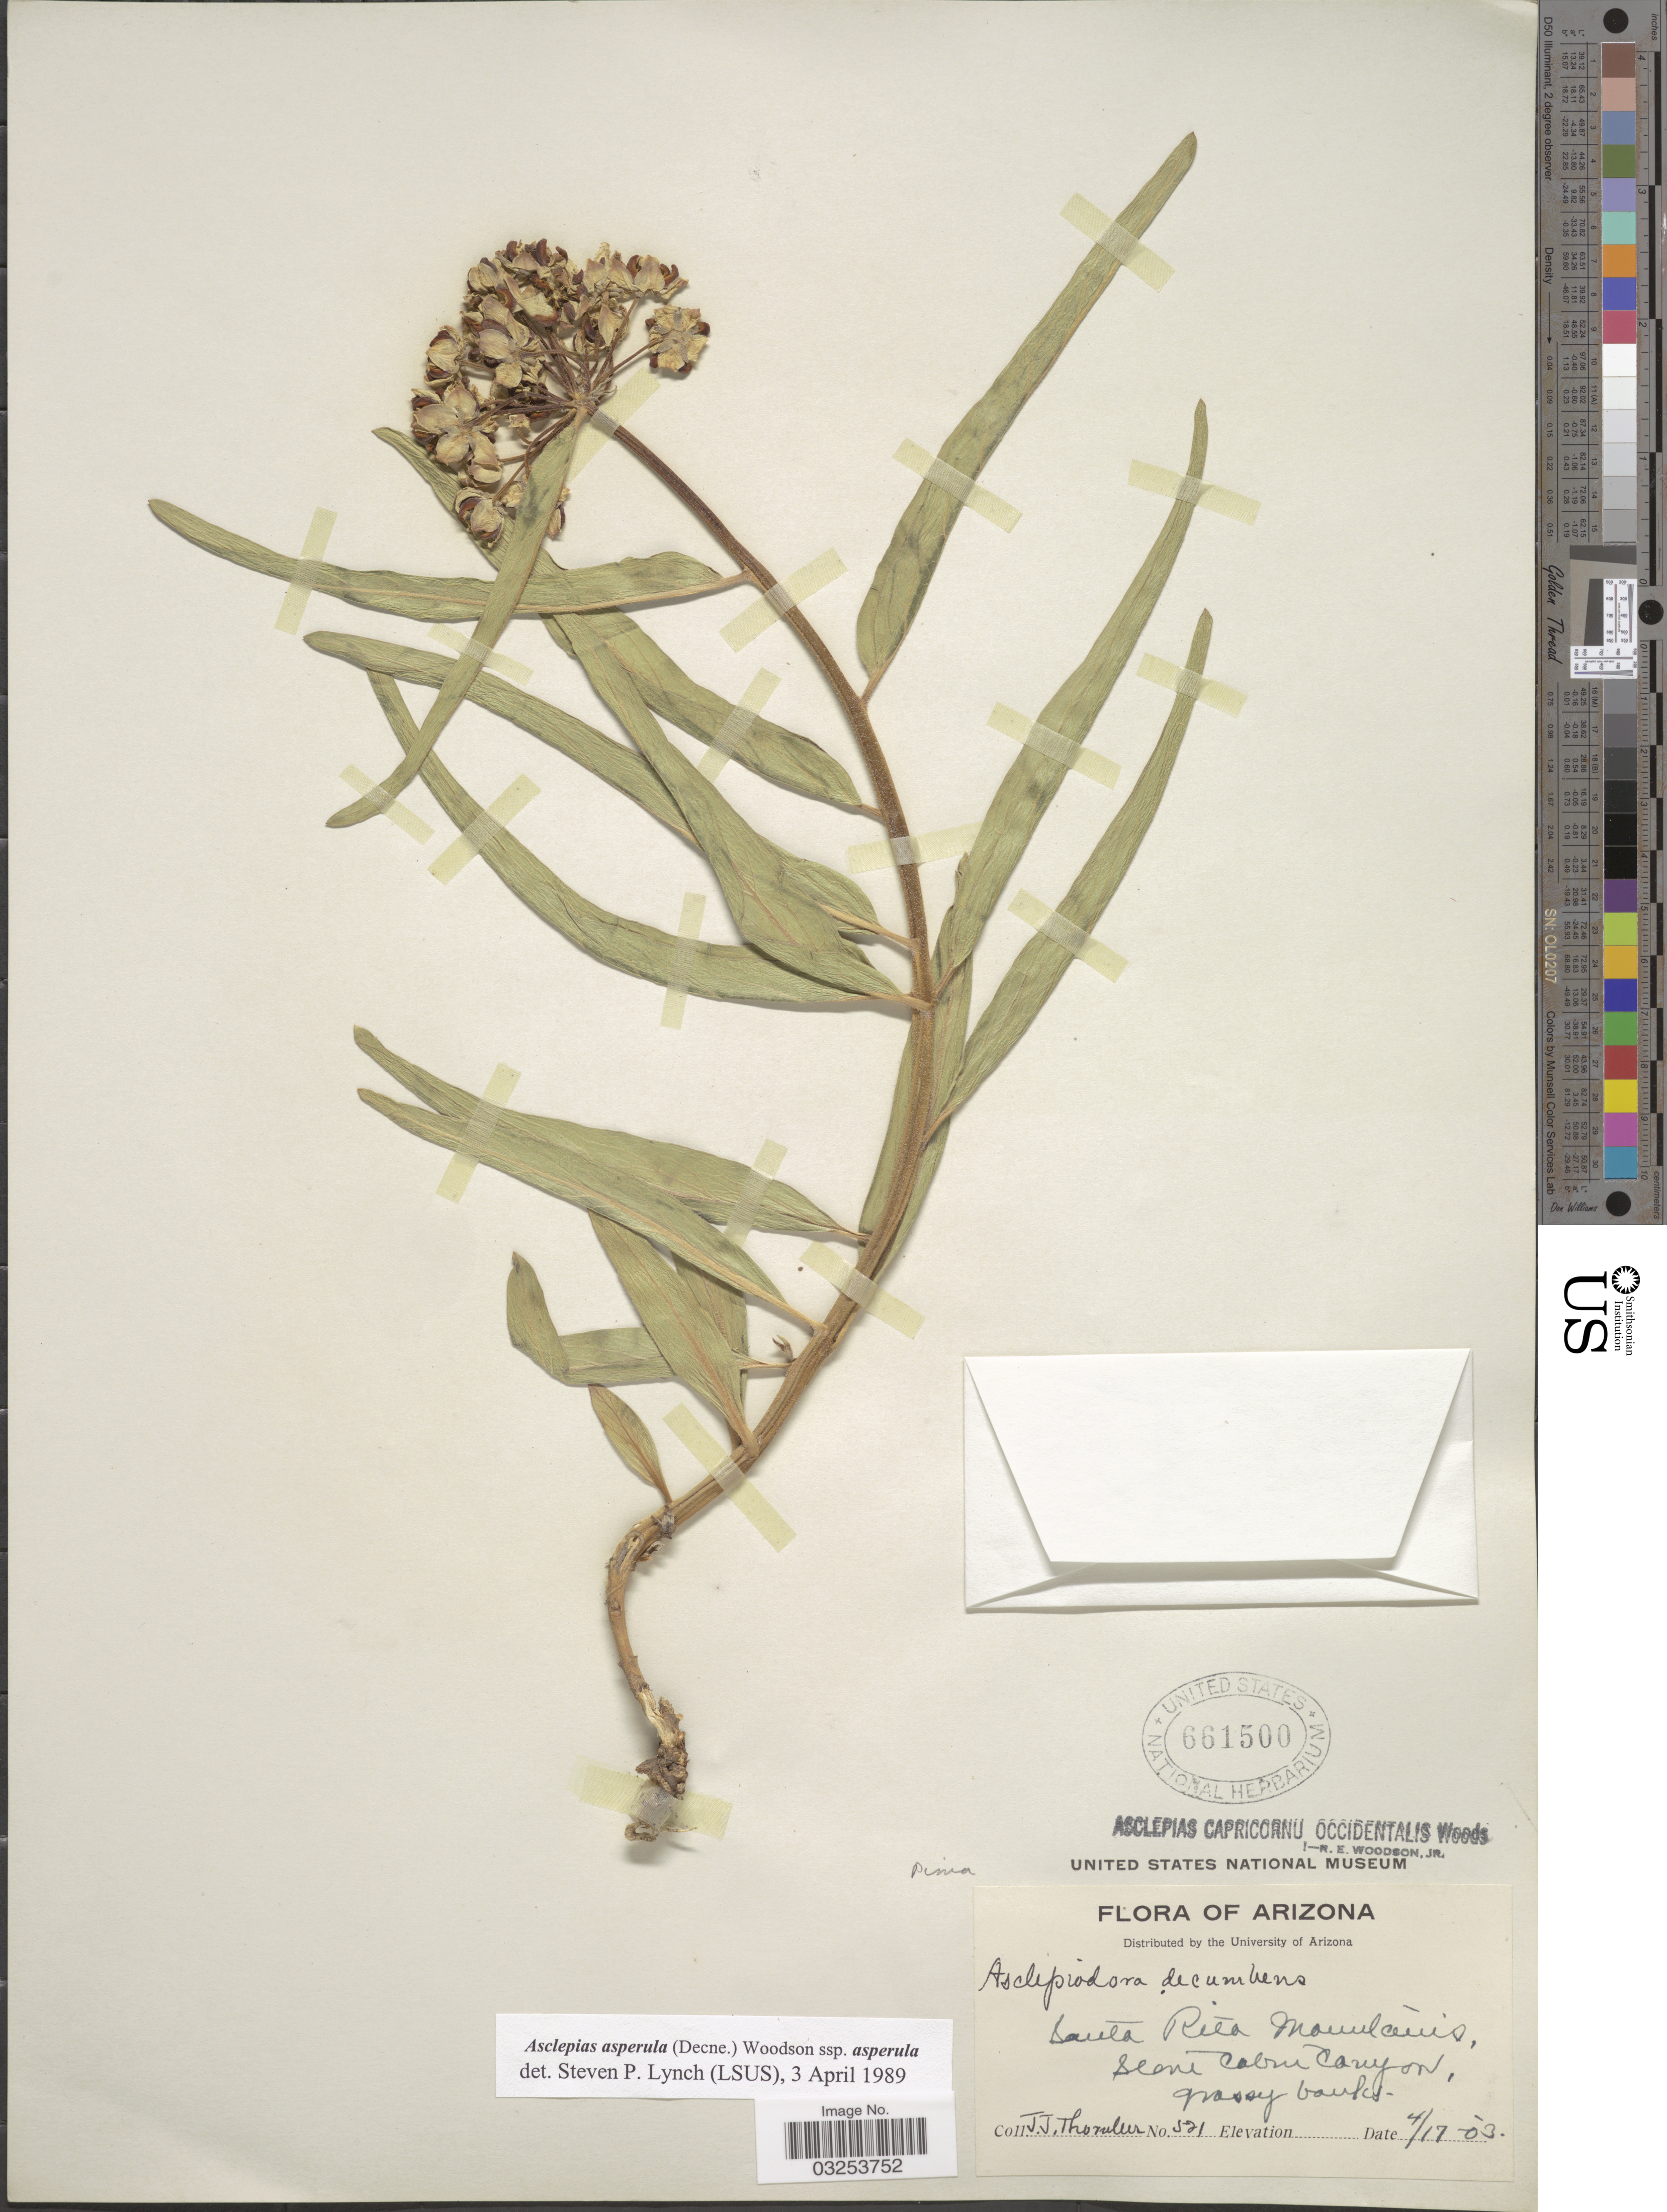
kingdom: Plantae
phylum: Tracheophyta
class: Magnoliopsida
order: Gentianales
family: Apocynaceae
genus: Asclepias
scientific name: Asclepias asperula subsp. asperula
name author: (Decne.) Woodson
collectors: J. Thornber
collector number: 521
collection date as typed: Transcribed d/m/y: 17/4/3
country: United States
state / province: Arizona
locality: Santa Rita Mountains, Stone Cabin Canyon. Pima [unsure placement].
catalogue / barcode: US 661500